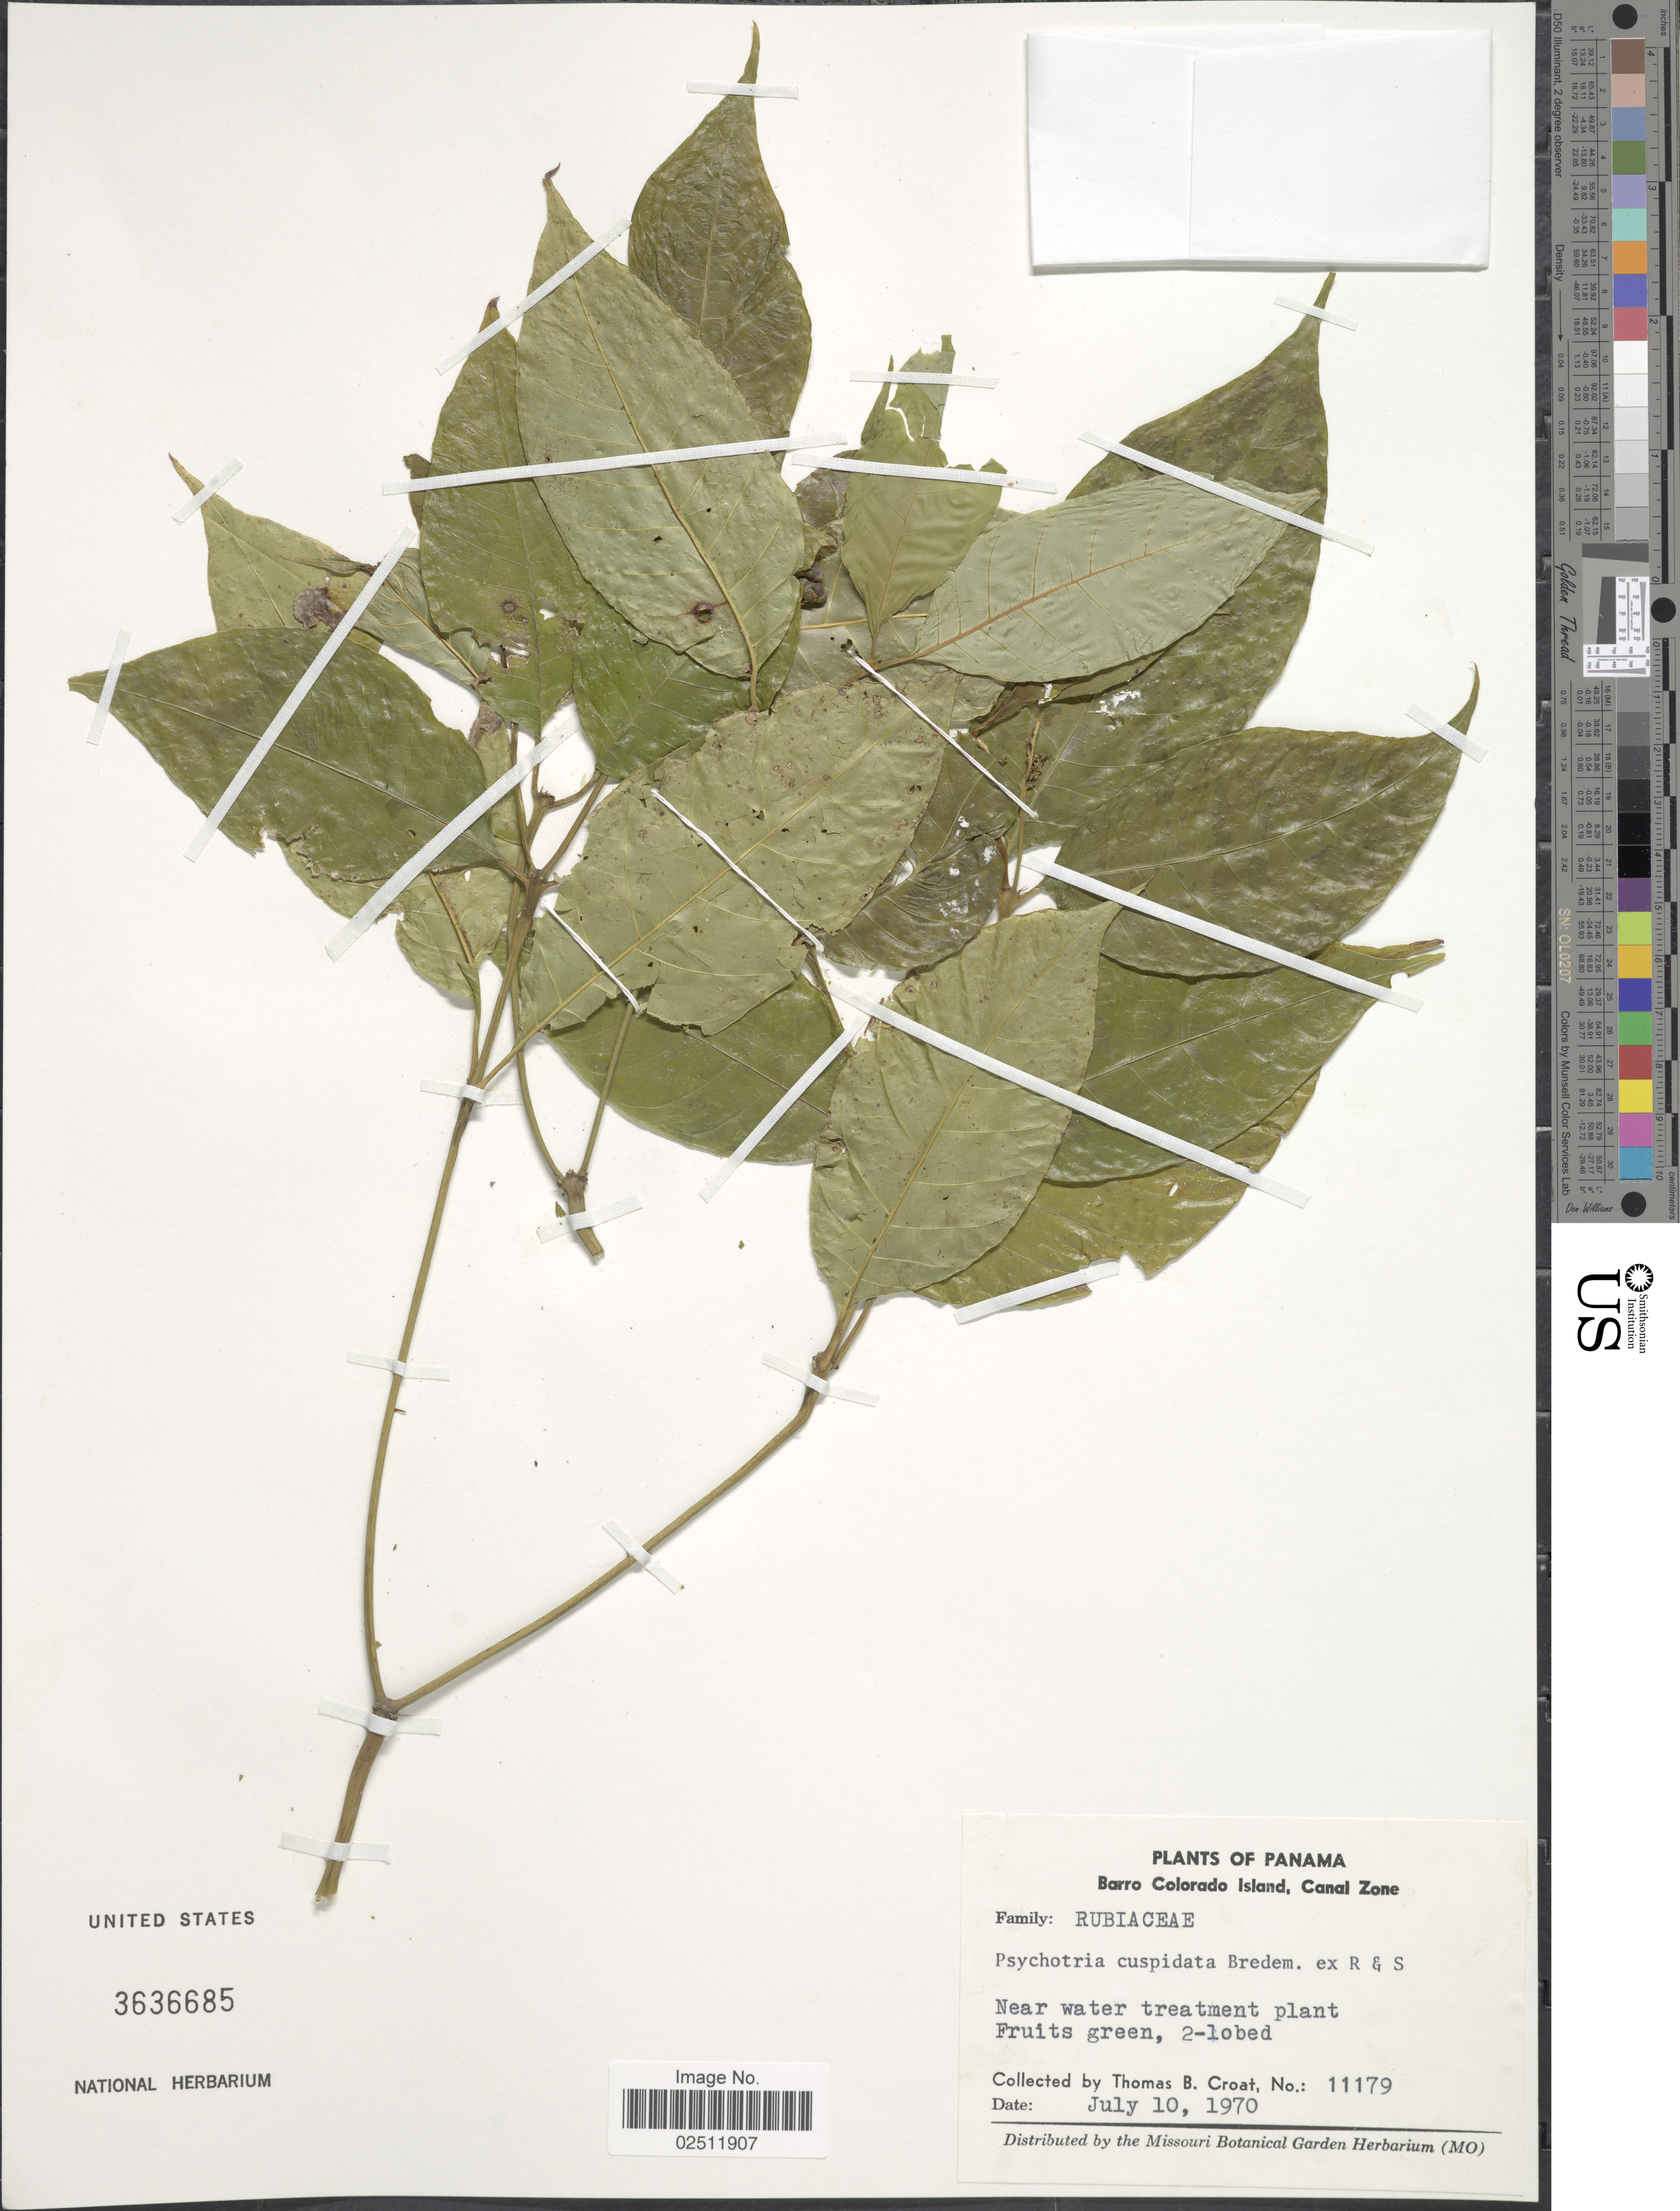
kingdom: Plantae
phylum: Tracheophyta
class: Magnoliopsida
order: Gentianales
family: Rubiaceae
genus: Psychotria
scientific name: Psychotria cuspidata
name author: Bredem. ex Schult.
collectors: T. B. Croat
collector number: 11179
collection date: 1970-07-10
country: Panama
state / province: Panamá Oeste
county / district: Canal Zone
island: Barro Colorado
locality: Barro Colorado Island, Canal Zone. Near water treatment plant.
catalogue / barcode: US 3636685